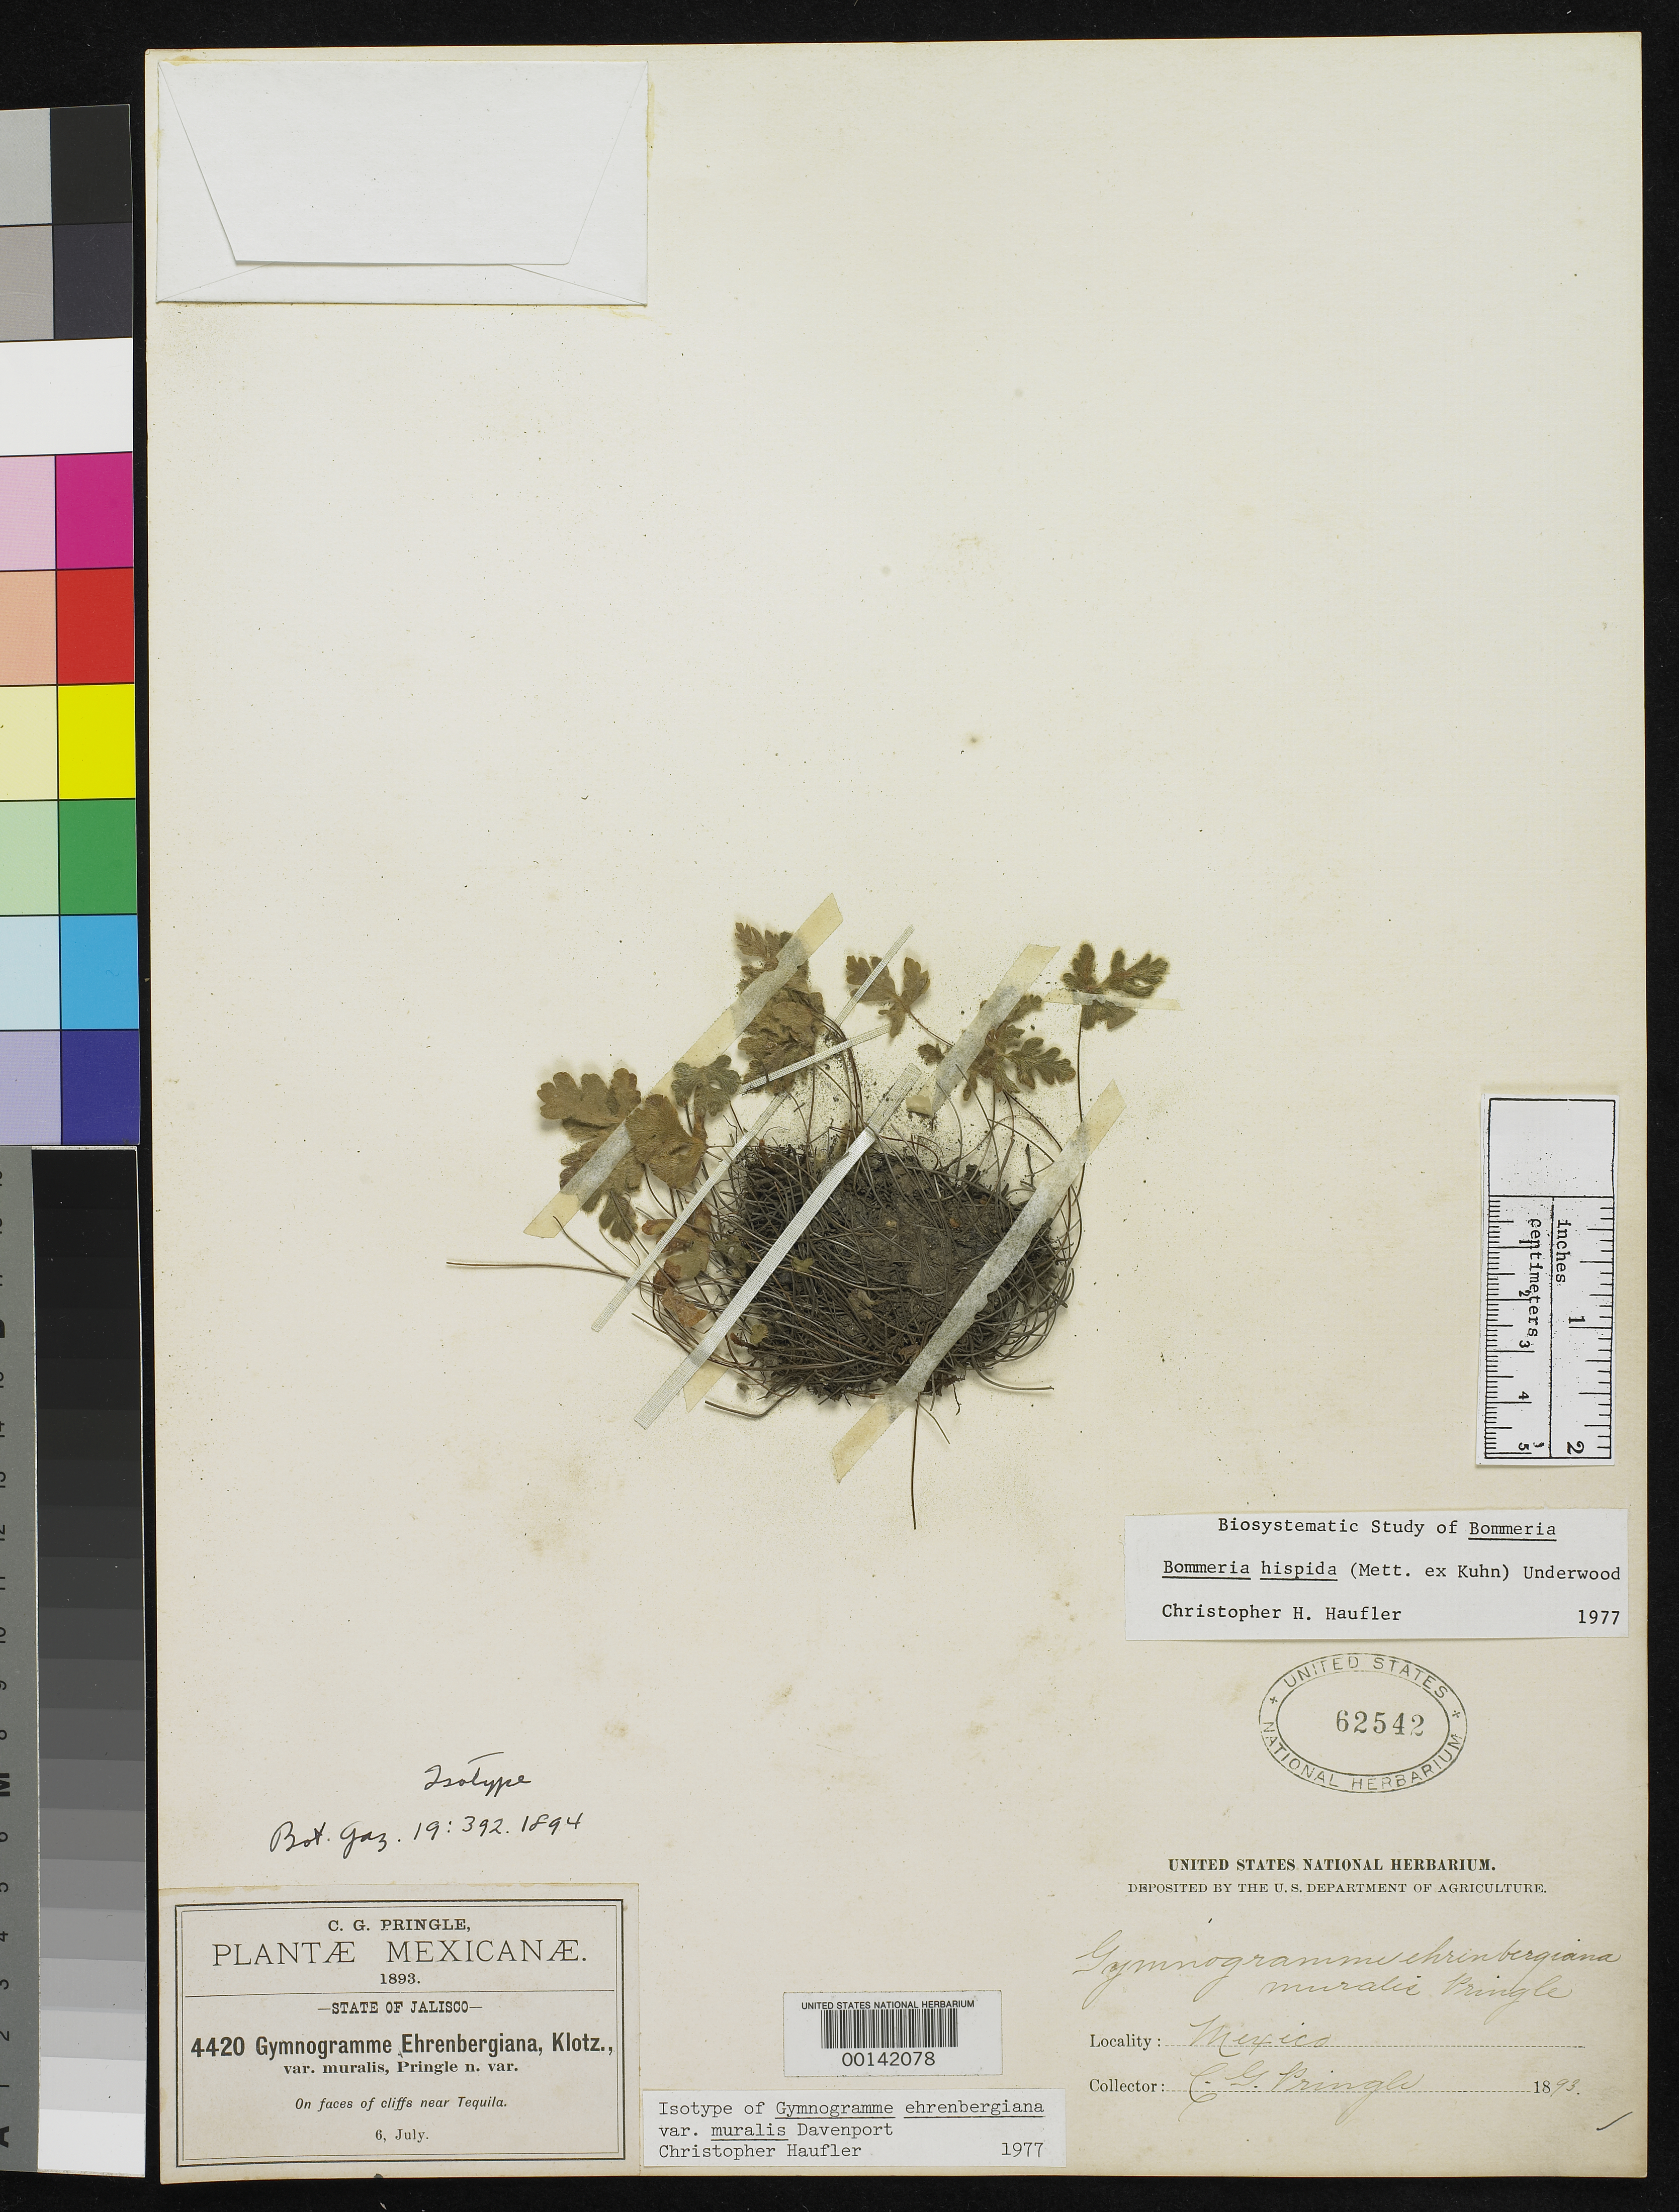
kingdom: Plantae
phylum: Tracheophyta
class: Polypodiopsida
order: Polypodiales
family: Pteridaceae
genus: Gymnogramma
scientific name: Gymnogramma ehrinbergiana var. muralis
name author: Pringle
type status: Isotype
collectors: C. G. Pringle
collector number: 4420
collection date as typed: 06 Jul 1893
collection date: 1893-07-06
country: Mexico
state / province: Jalisco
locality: Near Tequilla.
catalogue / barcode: US 62542